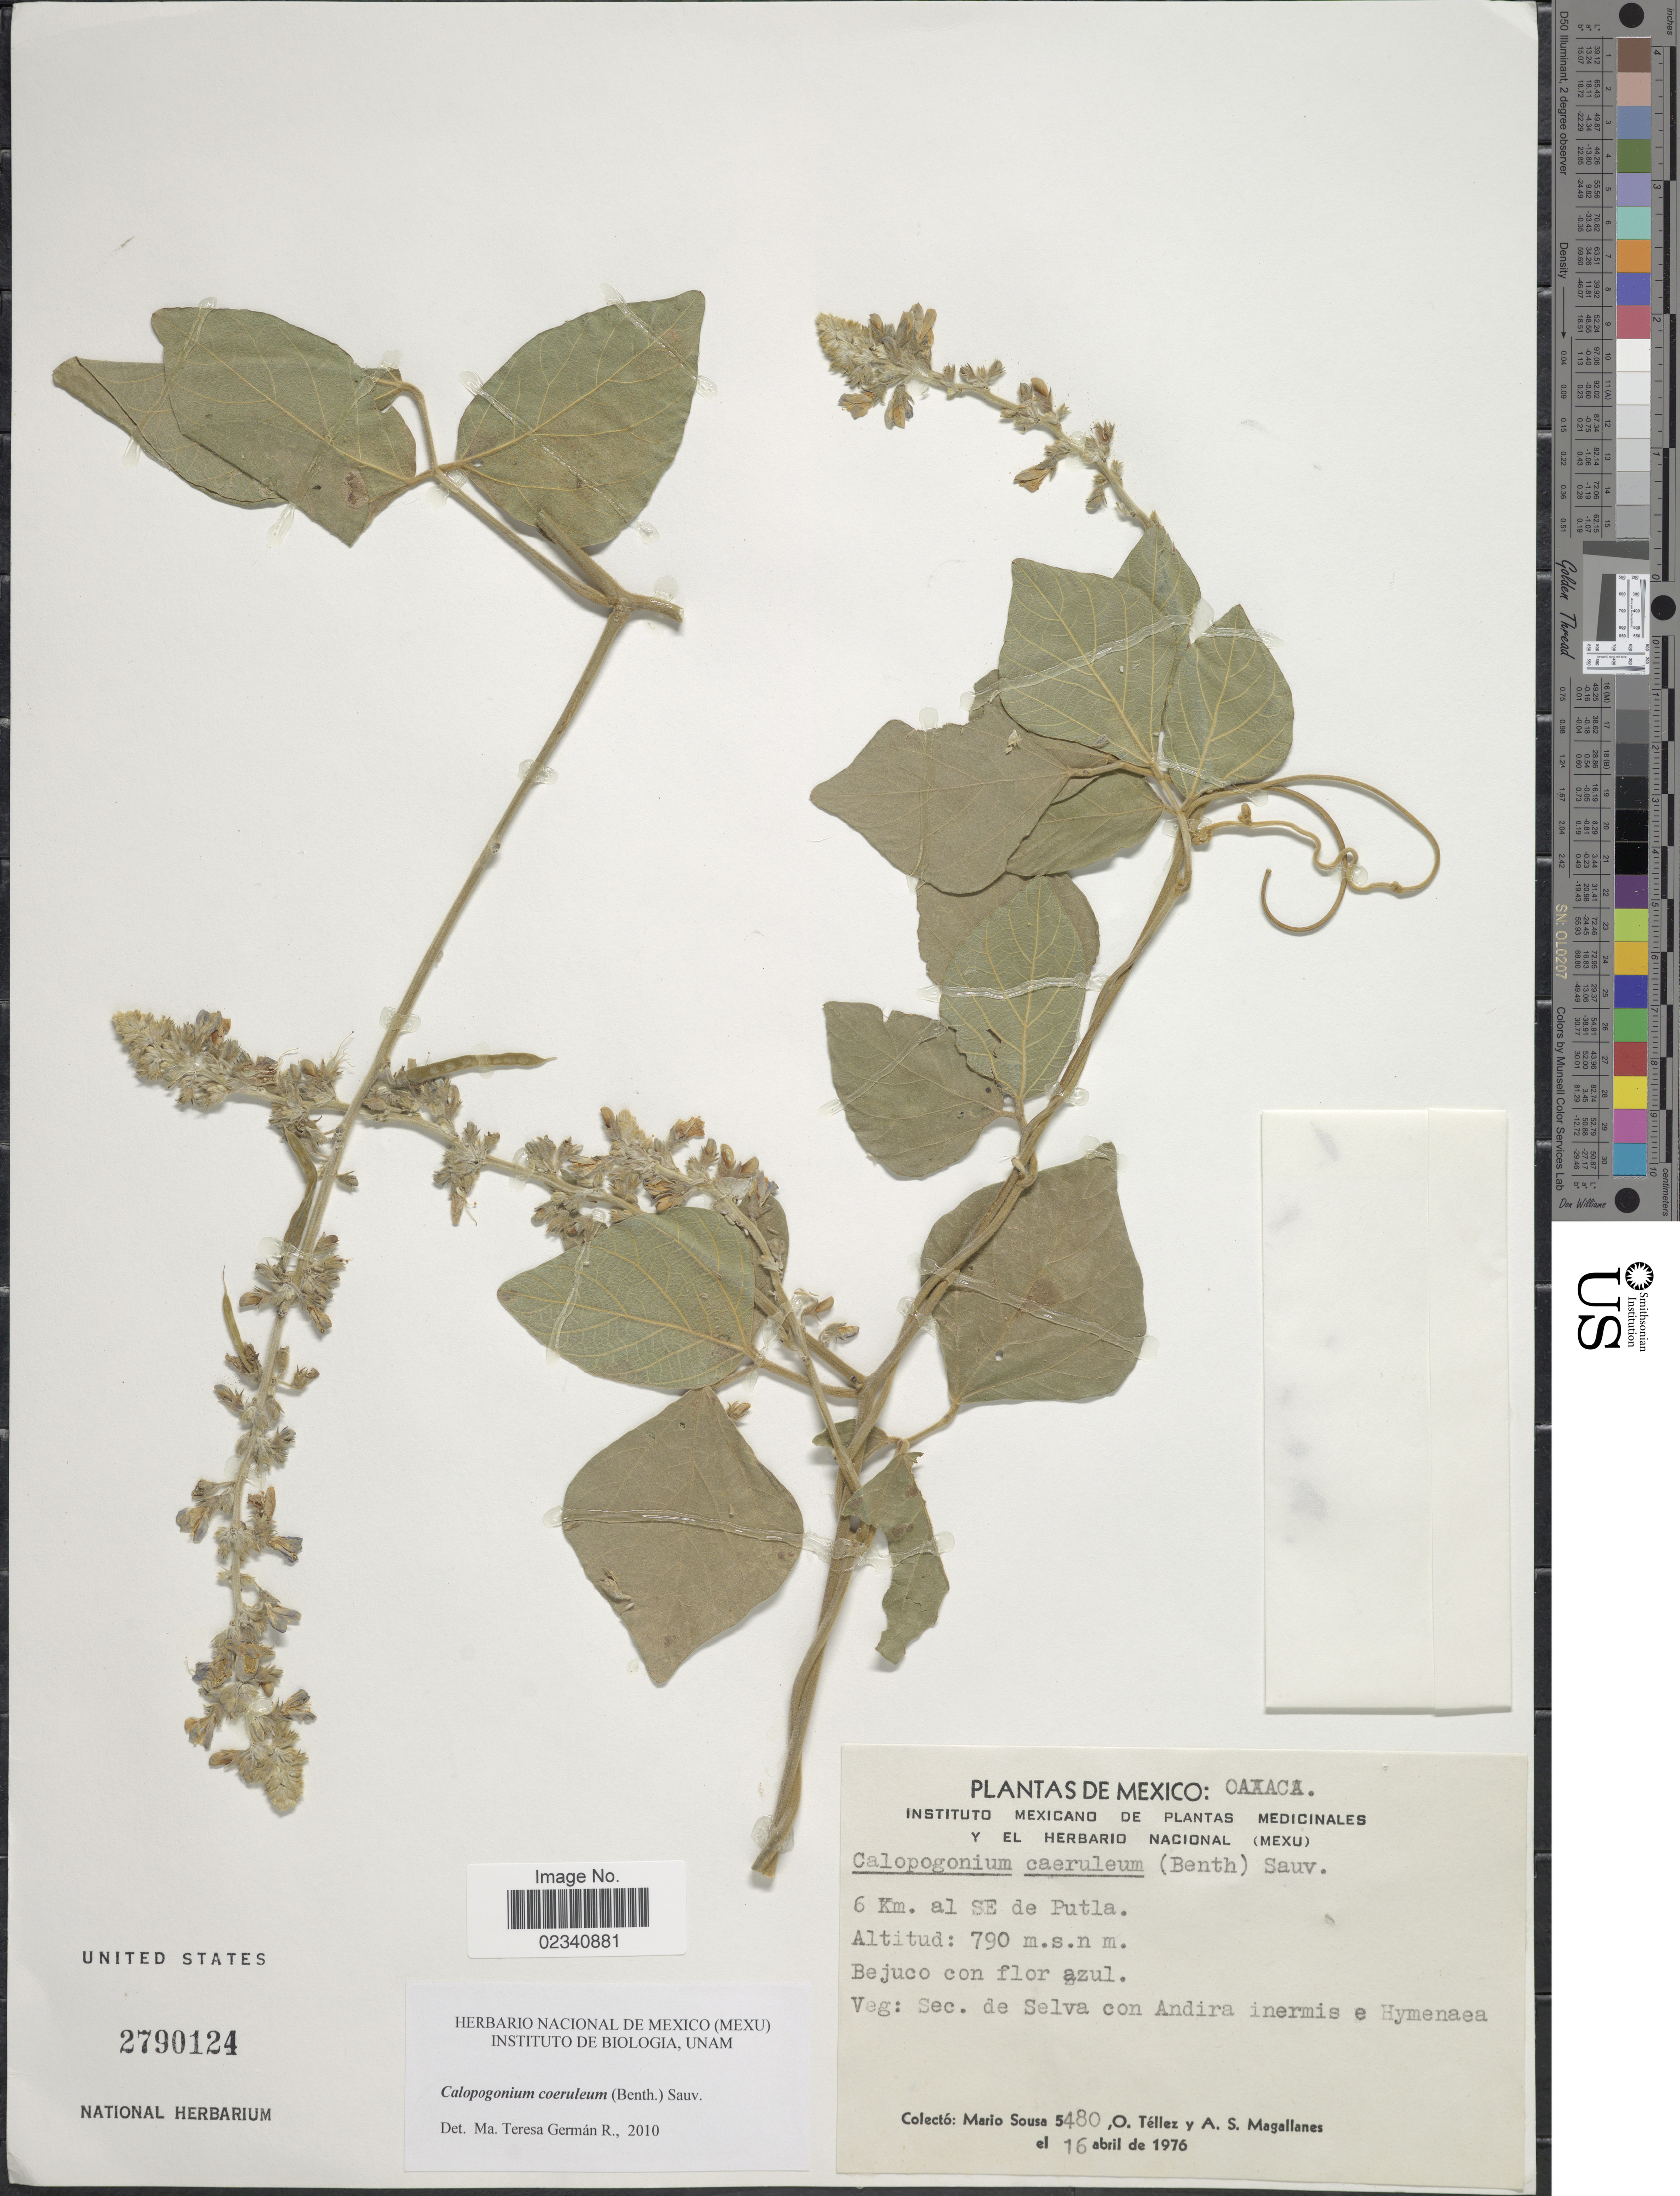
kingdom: Plantae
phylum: Tracheophyta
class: Magnoliopsida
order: Fabales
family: Fabaceae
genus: Calopogonium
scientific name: Calopogonium caeruleum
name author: (Benth.) C. Wright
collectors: M. Sousa S., O. Tellez & A. Magallanes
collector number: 5480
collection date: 1976-04-16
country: Mexico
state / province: Oaxaca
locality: Oaxaca, 6 km. al SE de Putla. Bejuco con flor azul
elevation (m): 790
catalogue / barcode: US 2790124